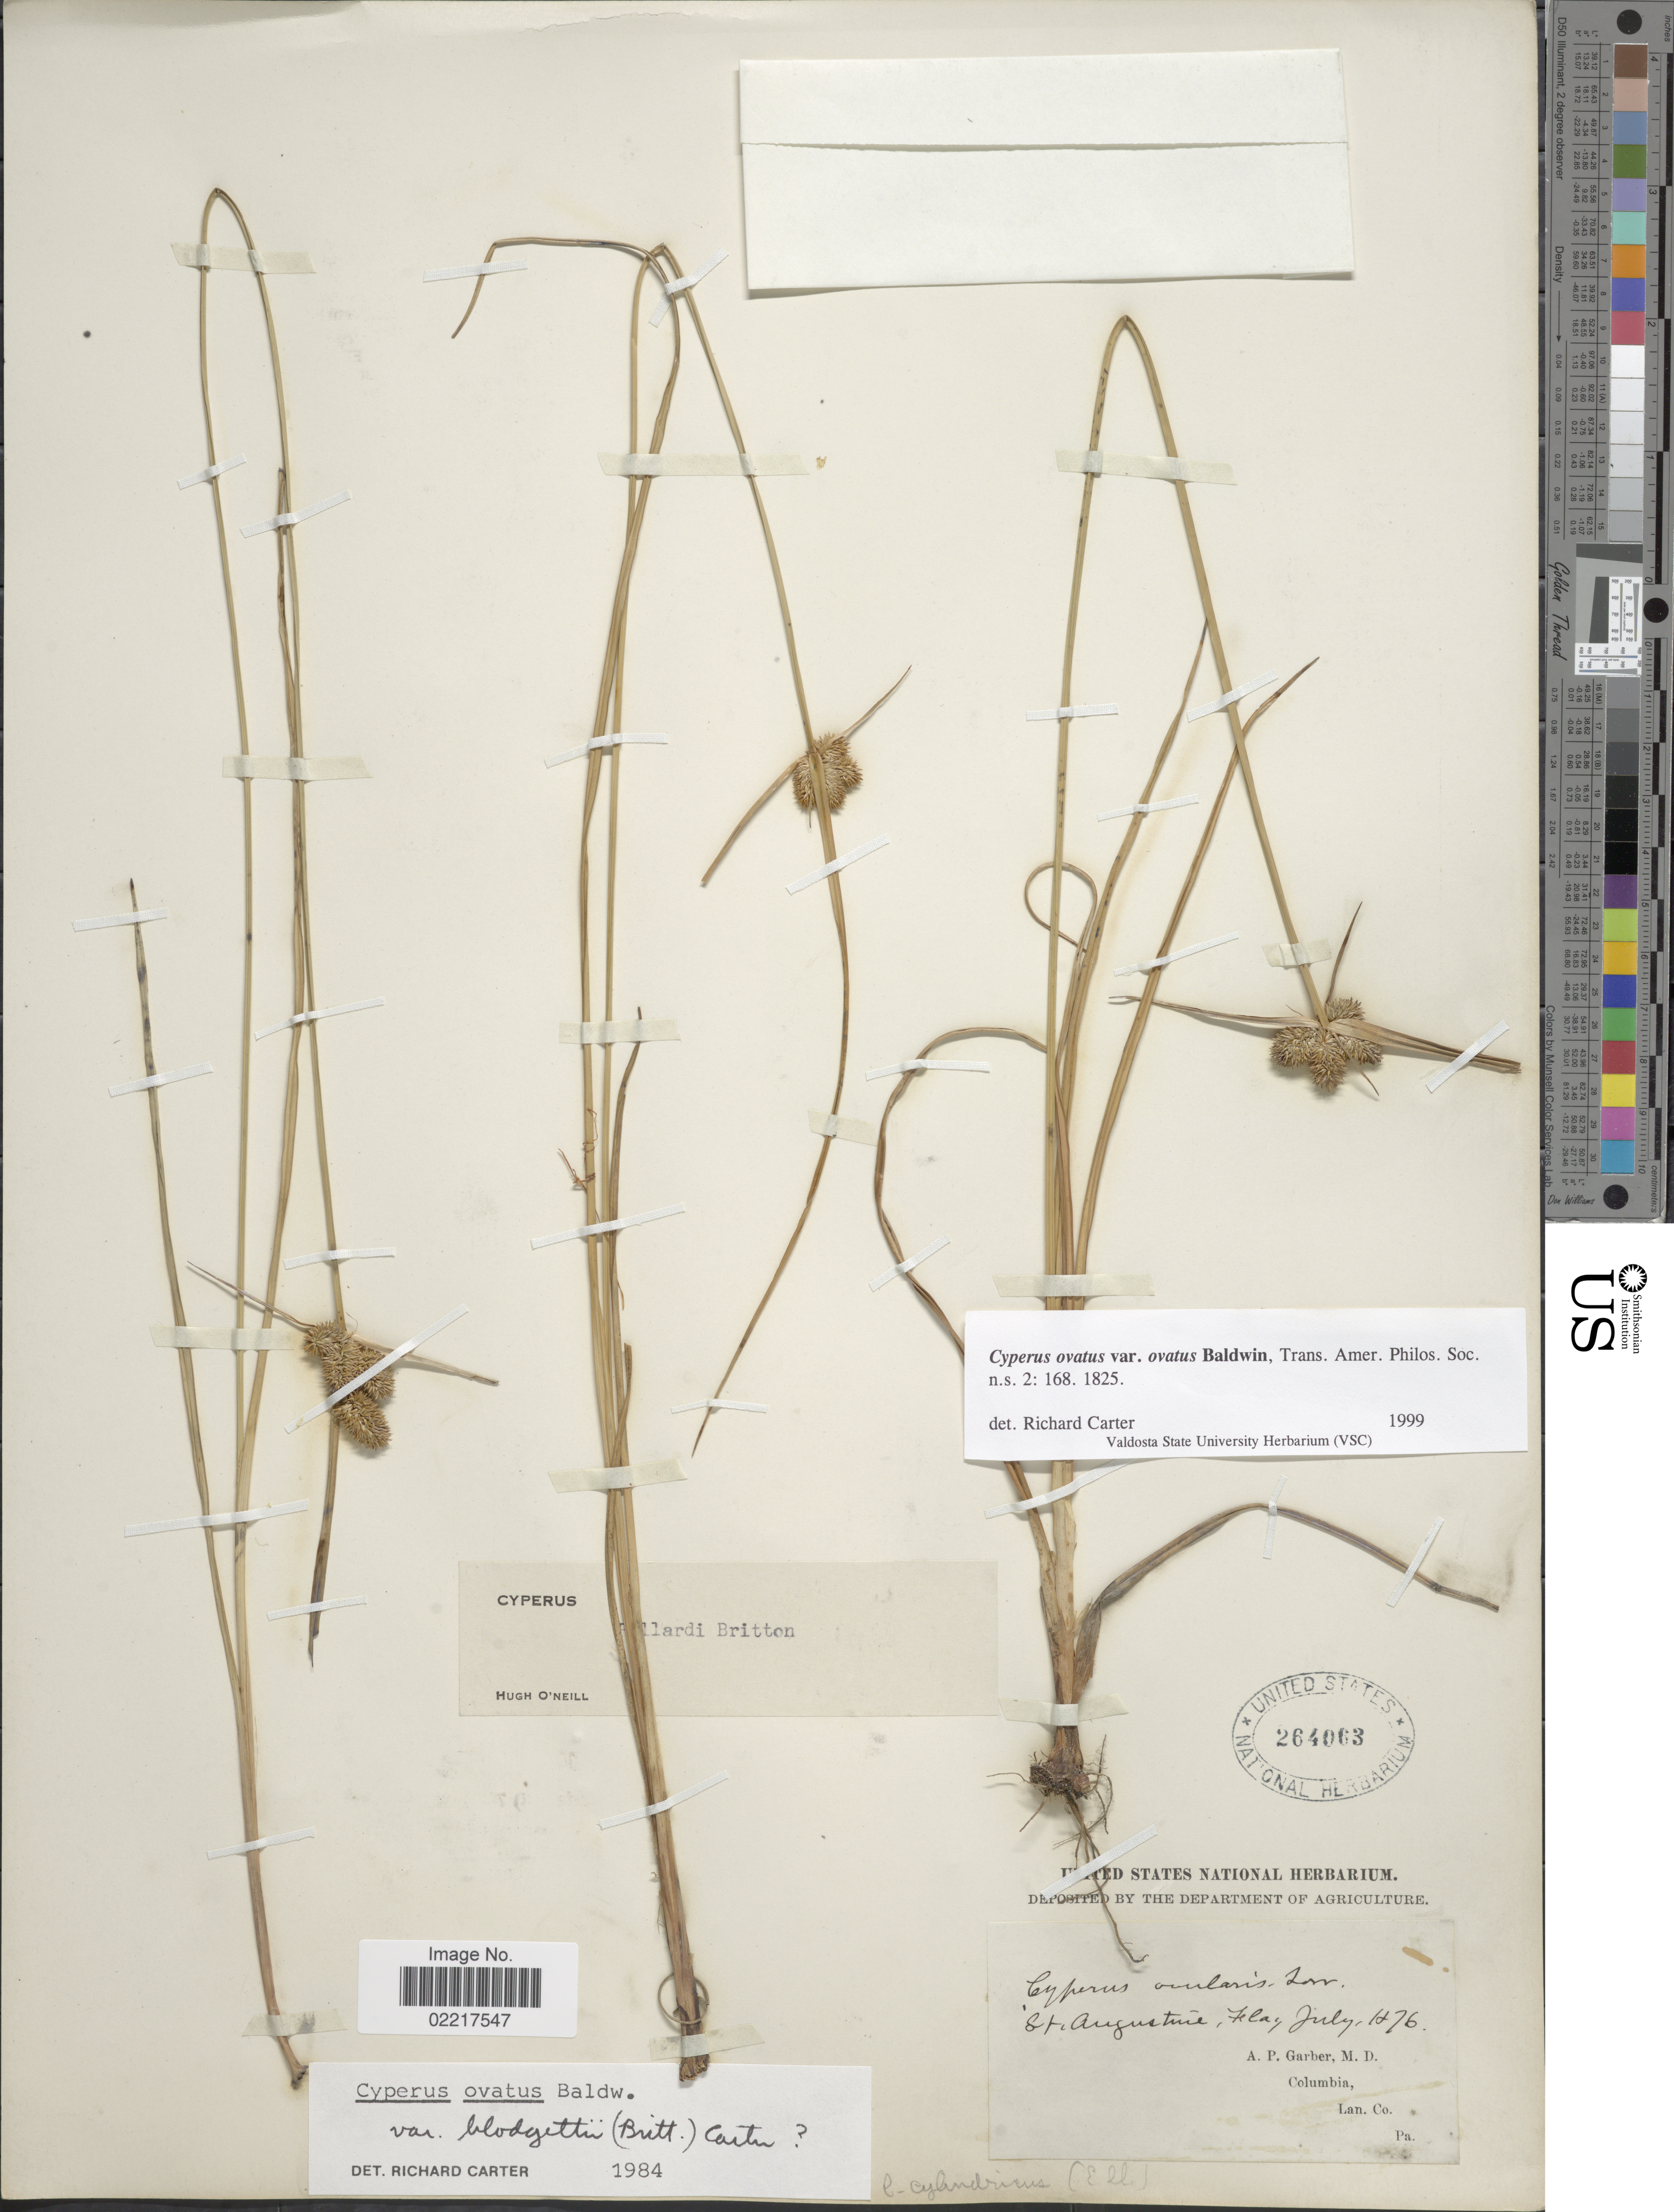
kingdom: Plantae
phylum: Tracheophyta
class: Liliopsida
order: Poales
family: Cyperaceae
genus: Cyperus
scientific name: Cyperus ovatus var. ovatus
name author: Baldwin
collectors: A. P. Garber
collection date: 1876-07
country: United States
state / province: Florida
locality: St Augustine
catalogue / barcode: US 264063